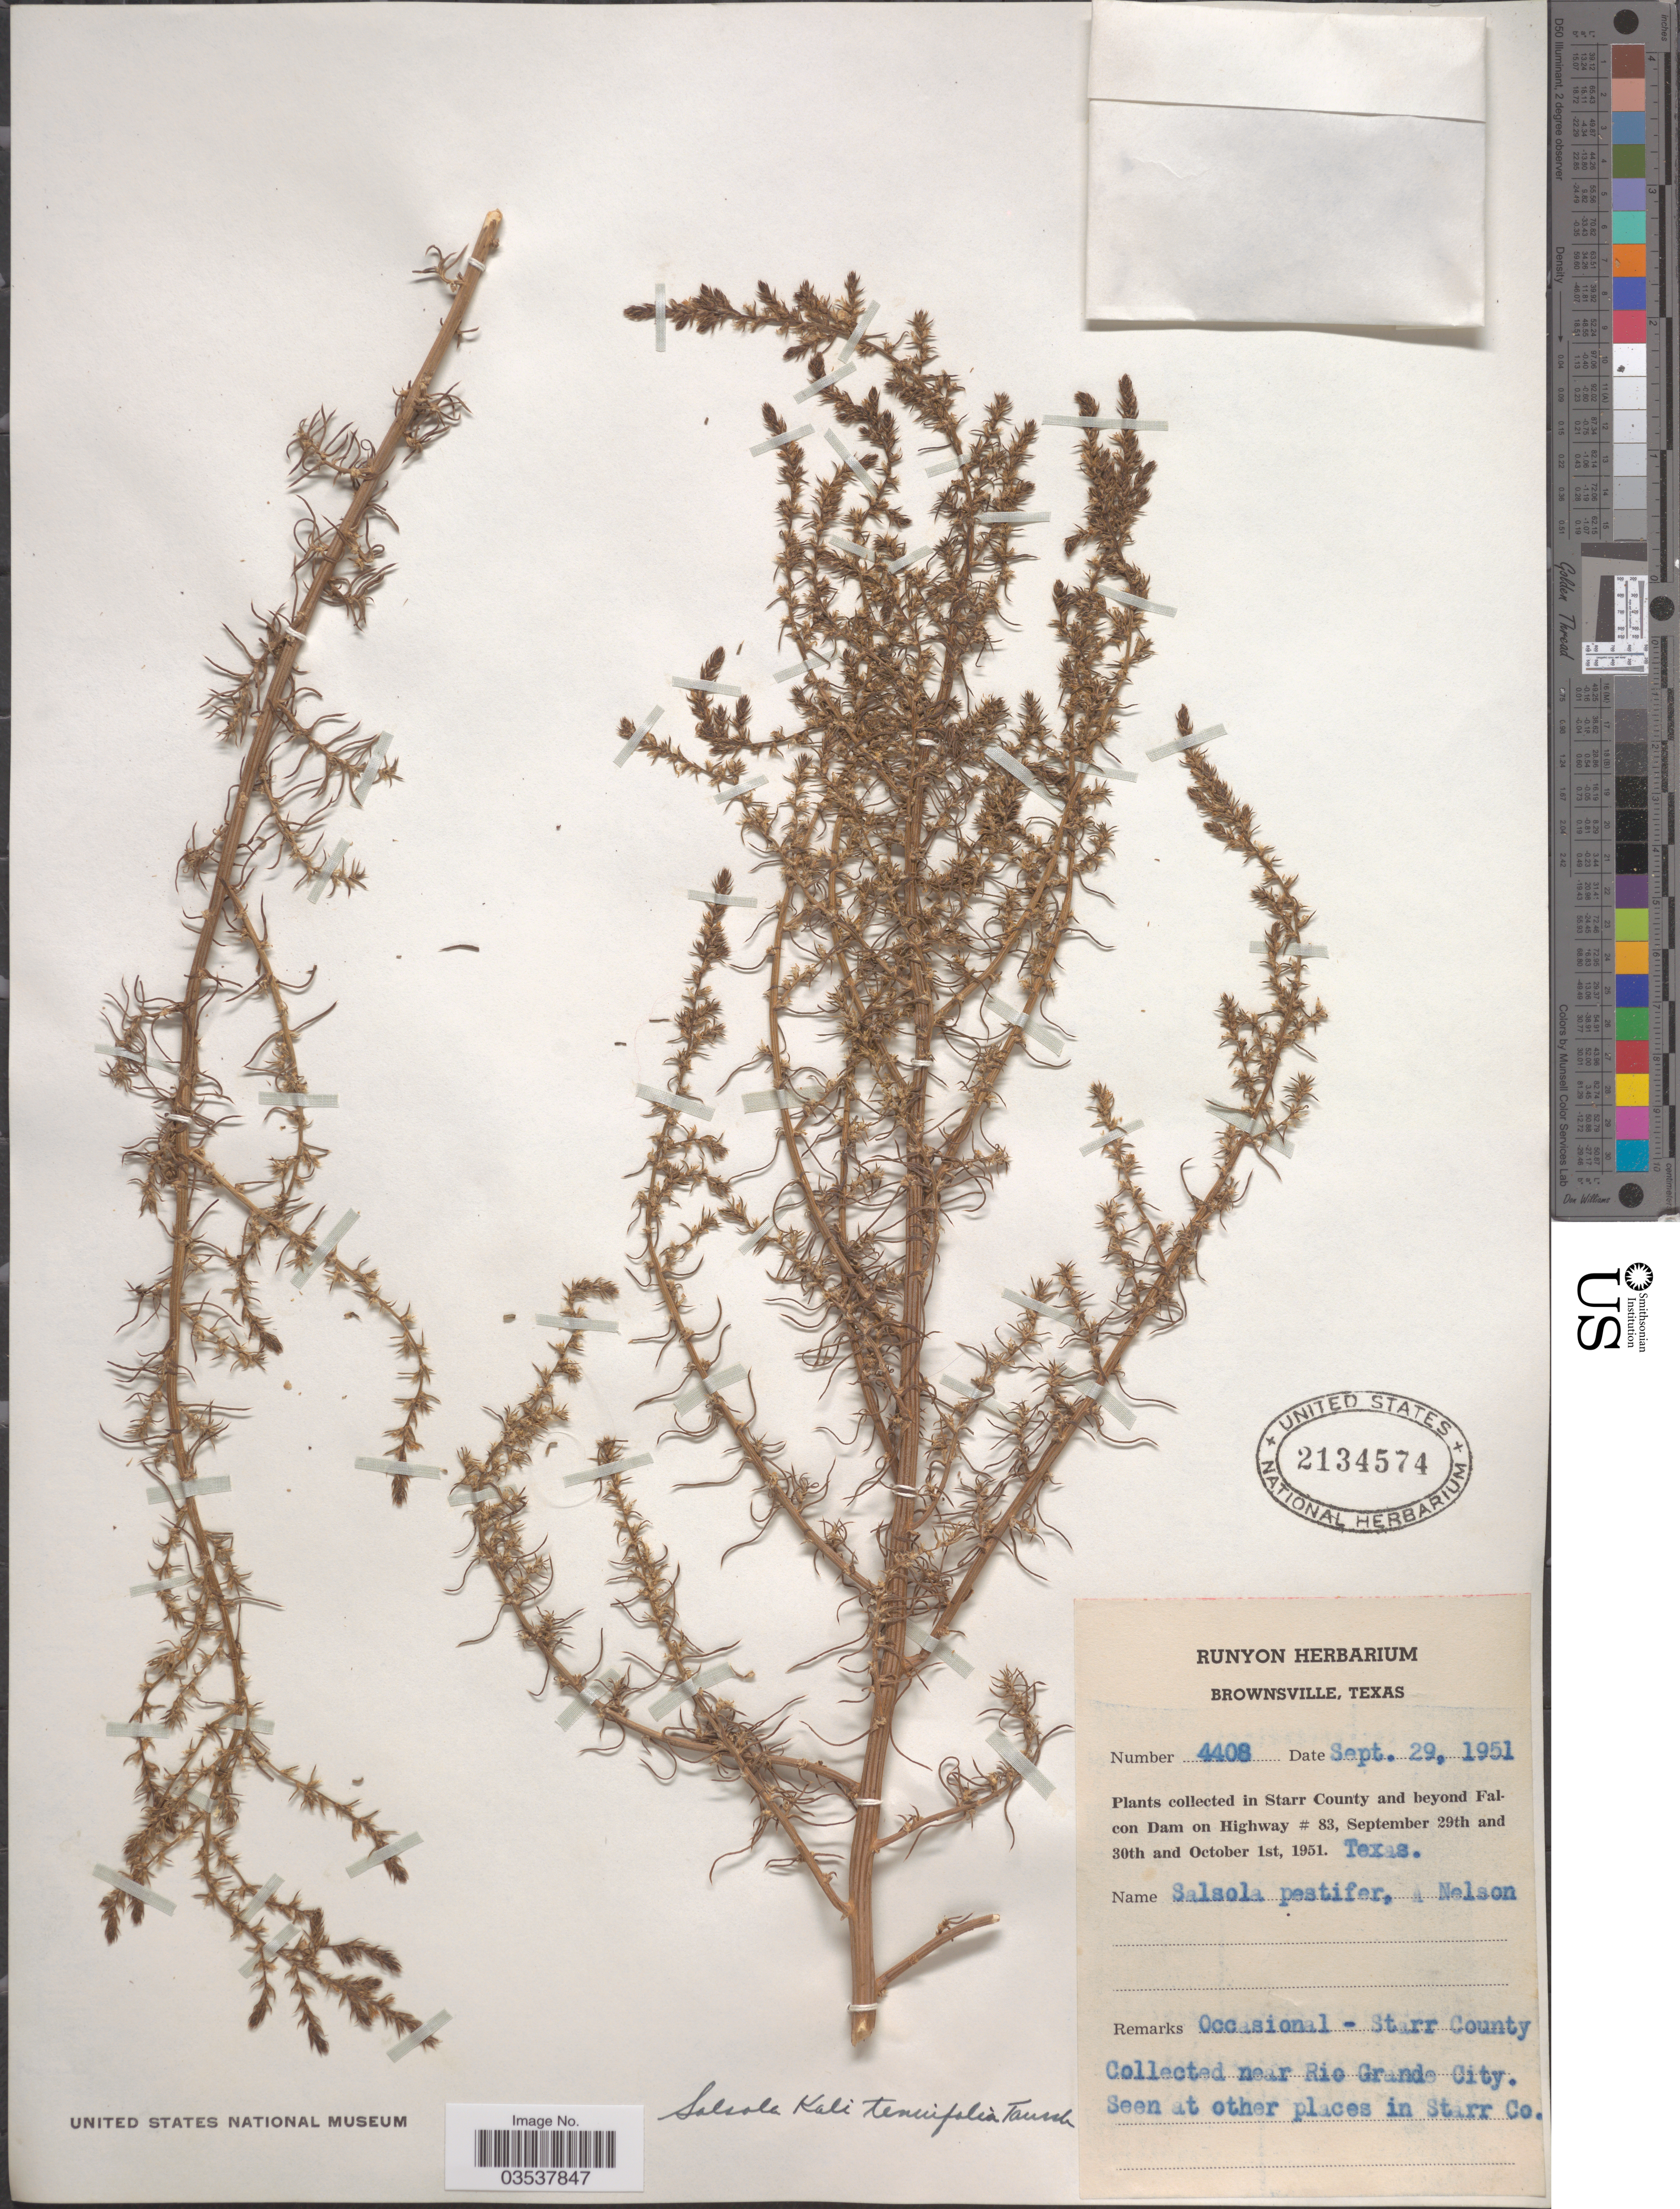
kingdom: Plantae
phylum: Tracheophyta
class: Magnoliopsida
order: Caryophyllales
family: Amaranthaceae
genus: Salsola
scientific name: Salsola pestifer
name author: A. Nelson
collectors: ex herb. Runyon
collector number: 4408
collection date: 1951-09-29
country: United States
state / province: Texas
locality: Starr County and beyond Falcon Dam on Highway # 83. Near Rio Grande City.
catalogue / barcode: US 2134574